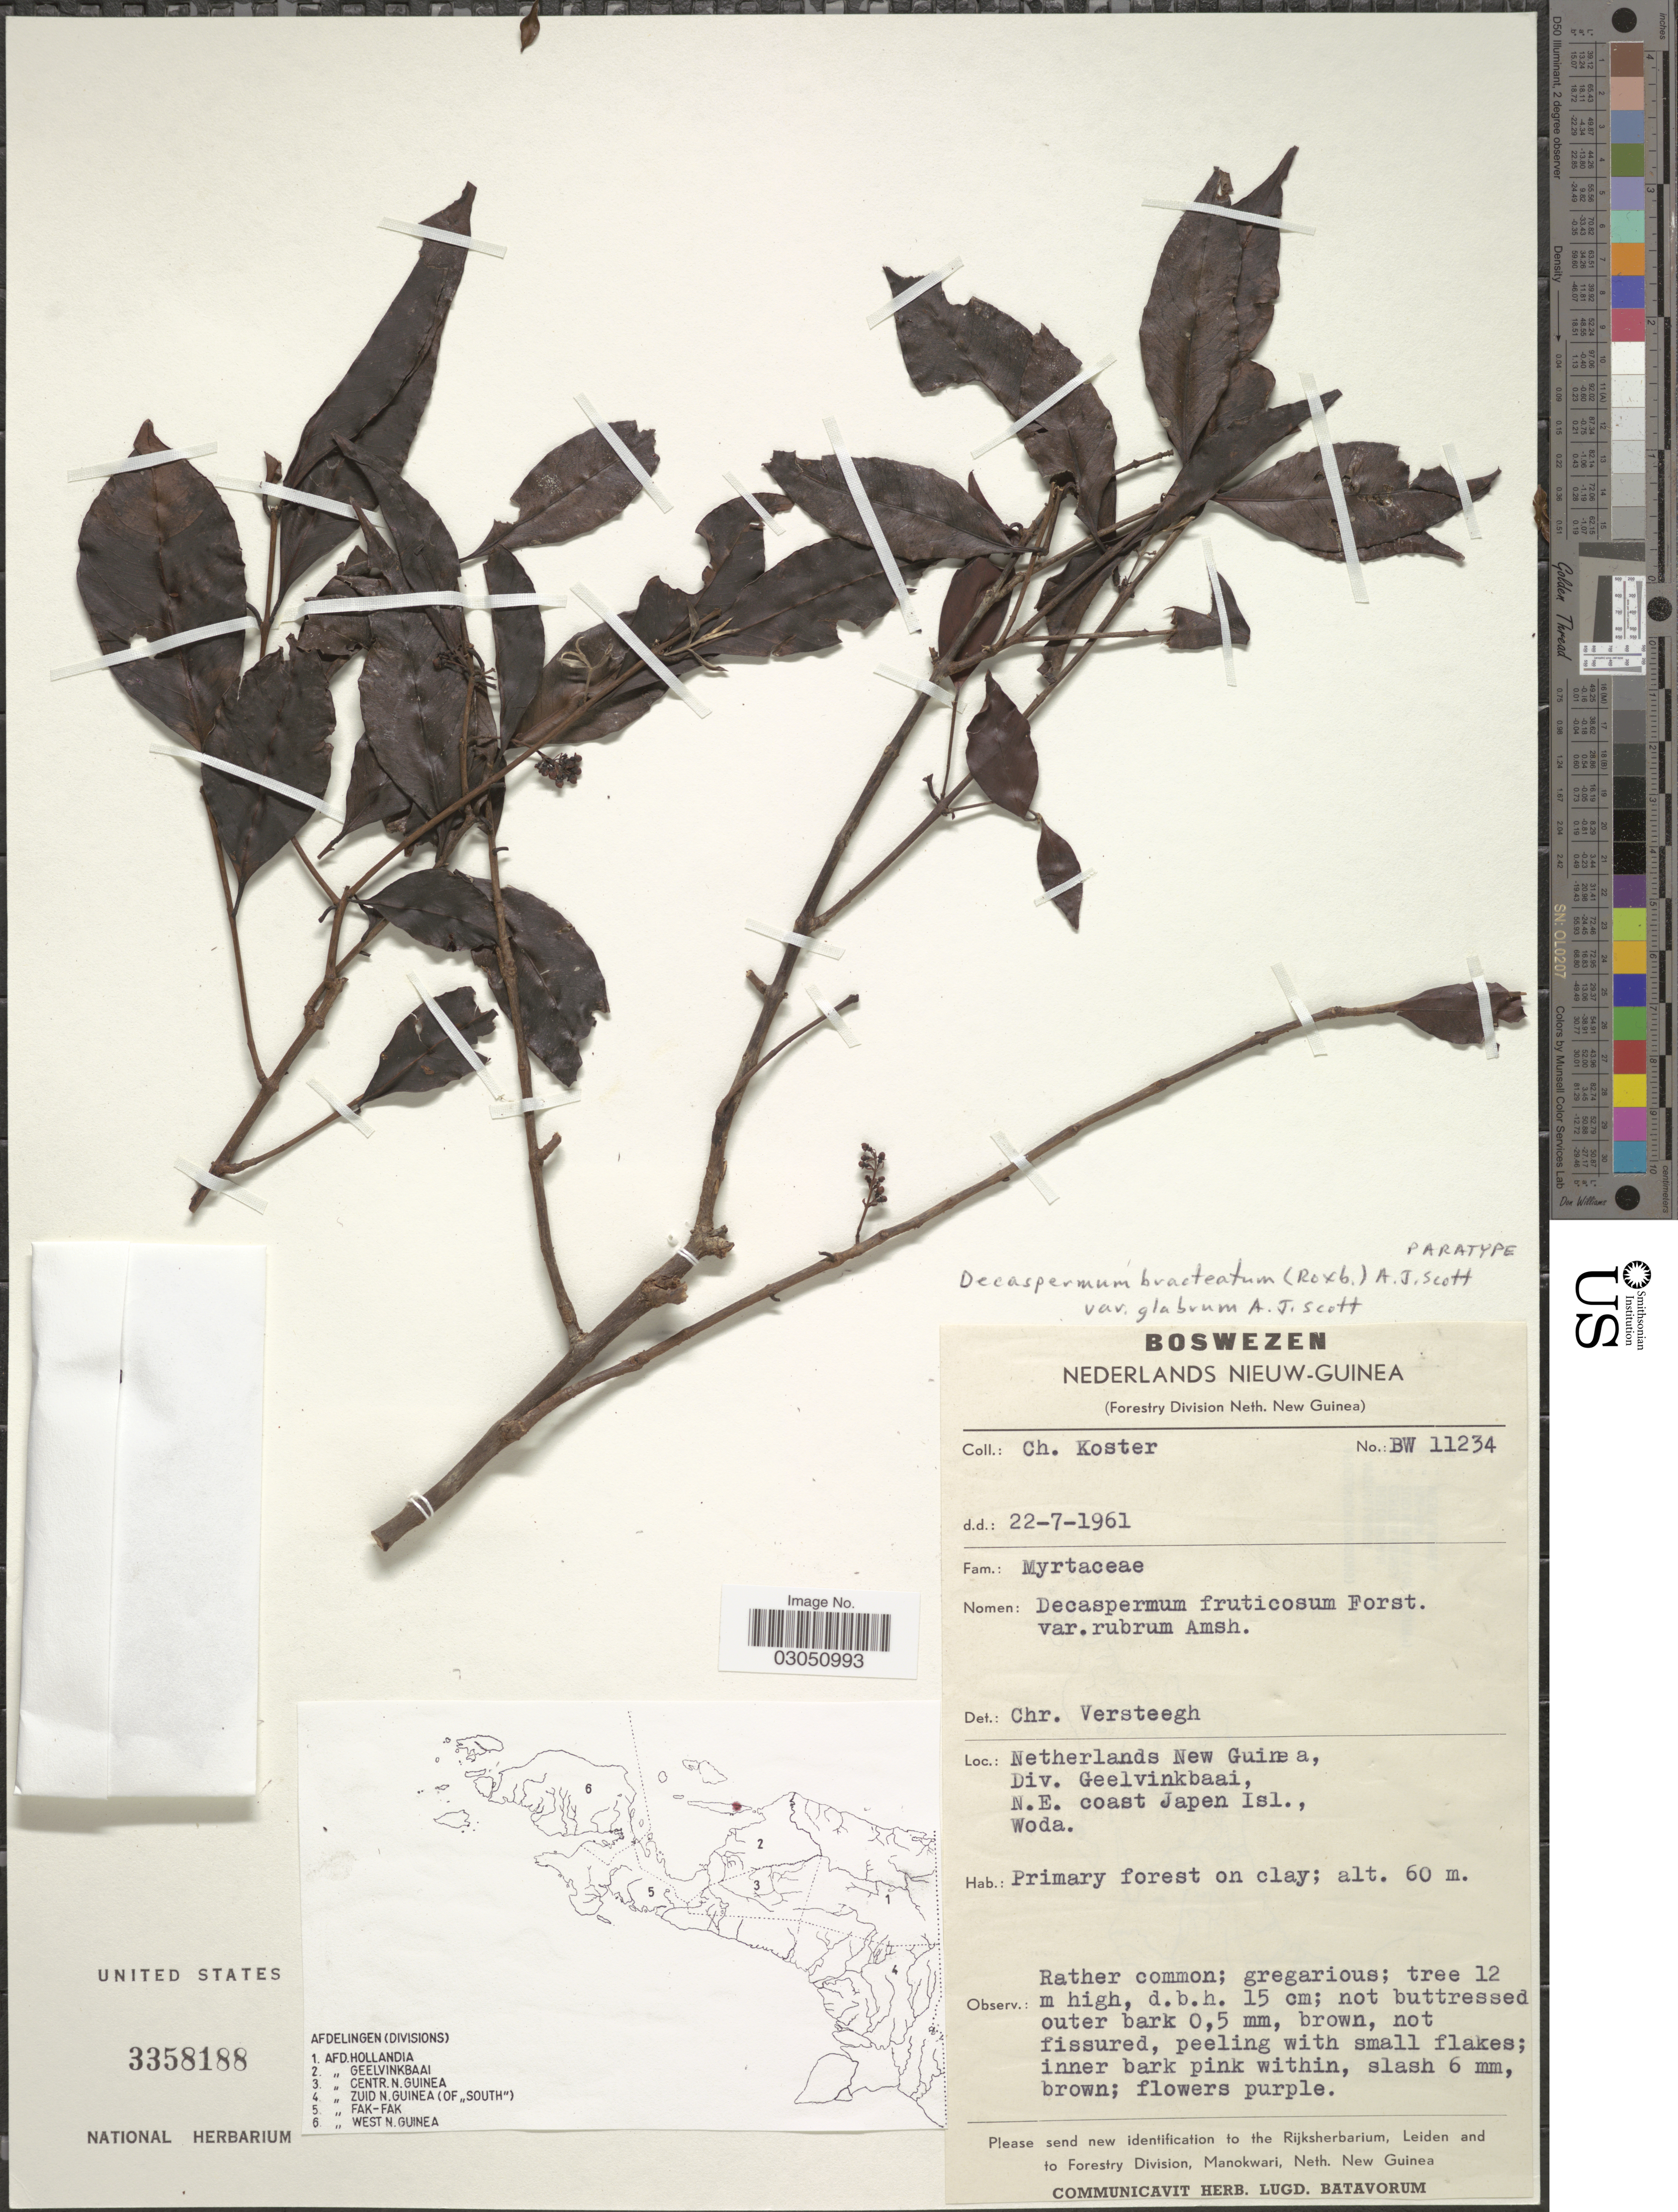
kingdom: Plantae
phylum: Tracheophyta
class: Magnoliopsida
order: Myrtales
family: Myrtaceae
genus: Decaspermum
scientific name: Decaspermum belense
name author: Merr. & L.M. Perry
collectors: C. Koster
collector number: BW 11234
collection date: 1961-07-22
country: Indonesia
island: New Guinea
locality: Boswezen. Nederlands Nieuw-Guinea. Netherlands New Guinea, Div. Geelvinkbaai, N.E. coast Japan Isl., Woda.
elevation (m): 60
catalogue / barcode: US 3358188